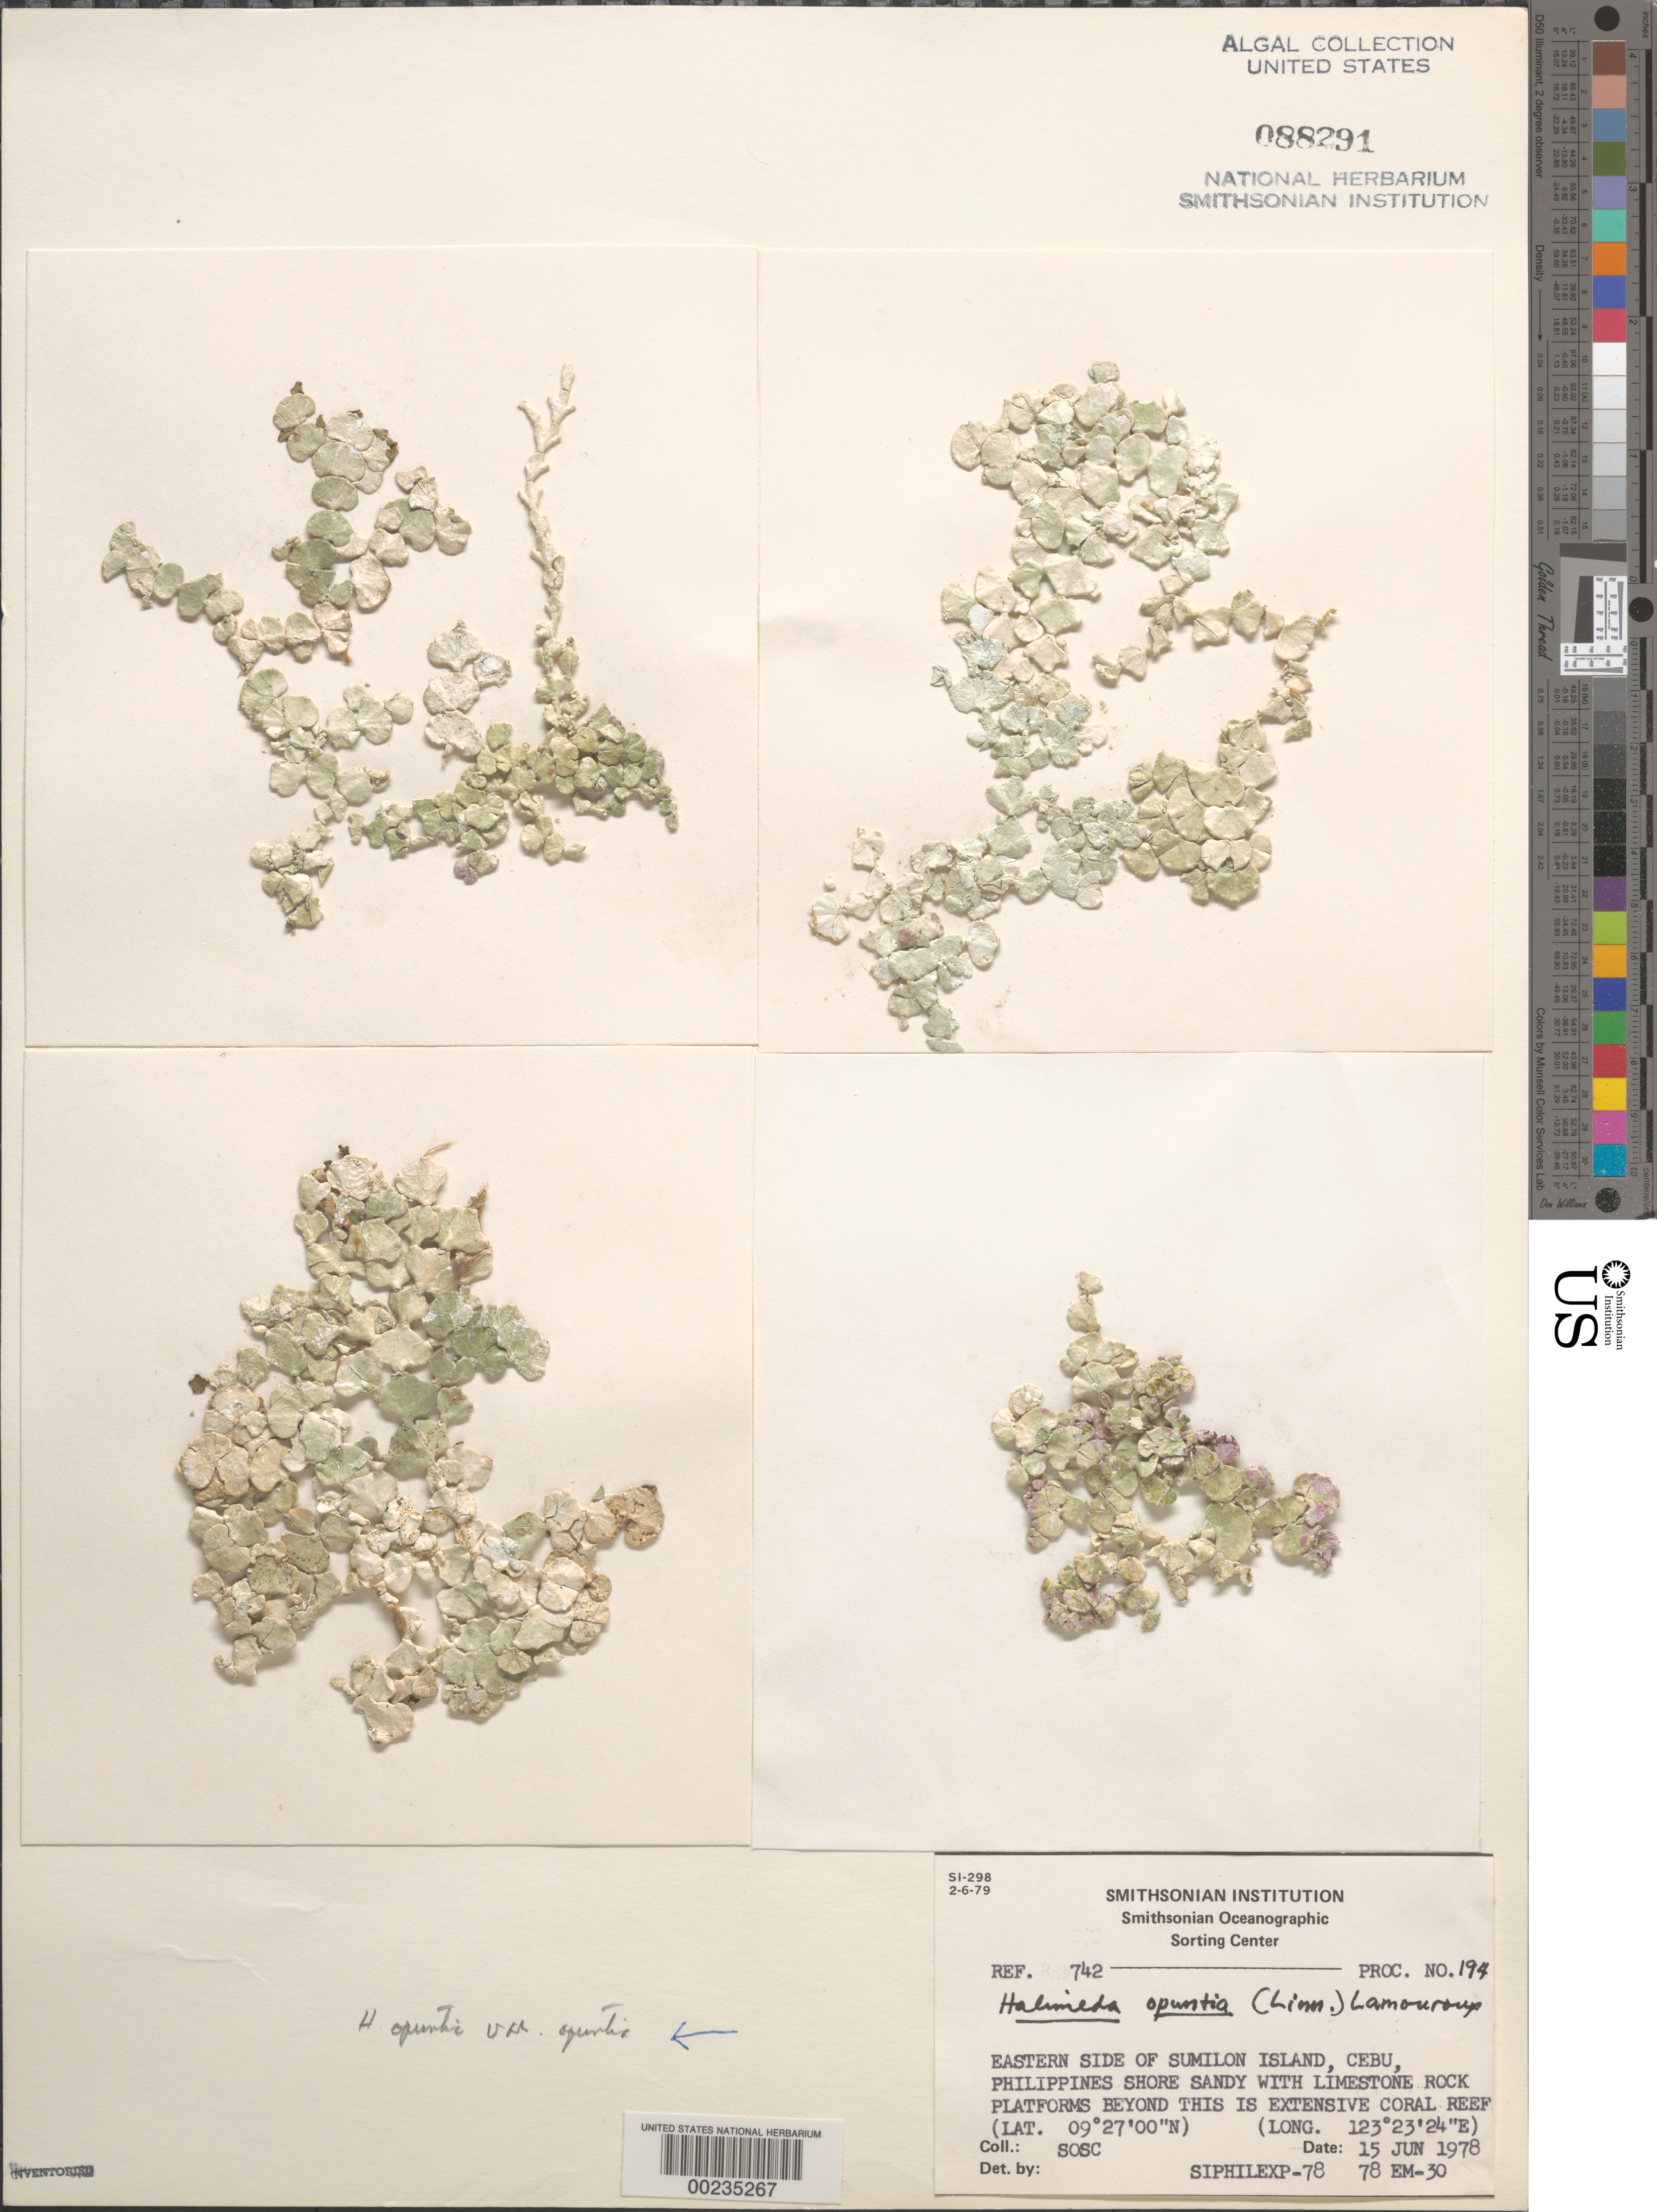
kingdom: Plantae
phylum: Chlorophyta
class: Ulvophyceae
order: Bryopsidales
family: Halimedaceae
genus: Halimeda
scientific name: Halimeda opuntia var. opuntia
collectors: SOSC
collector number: Station 78 Em-30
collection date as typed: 15 Jun 1978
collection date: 1978-06-15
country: Philippines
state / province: Central Visayas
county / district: Cebu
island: Sumilon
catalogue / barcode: US 88291